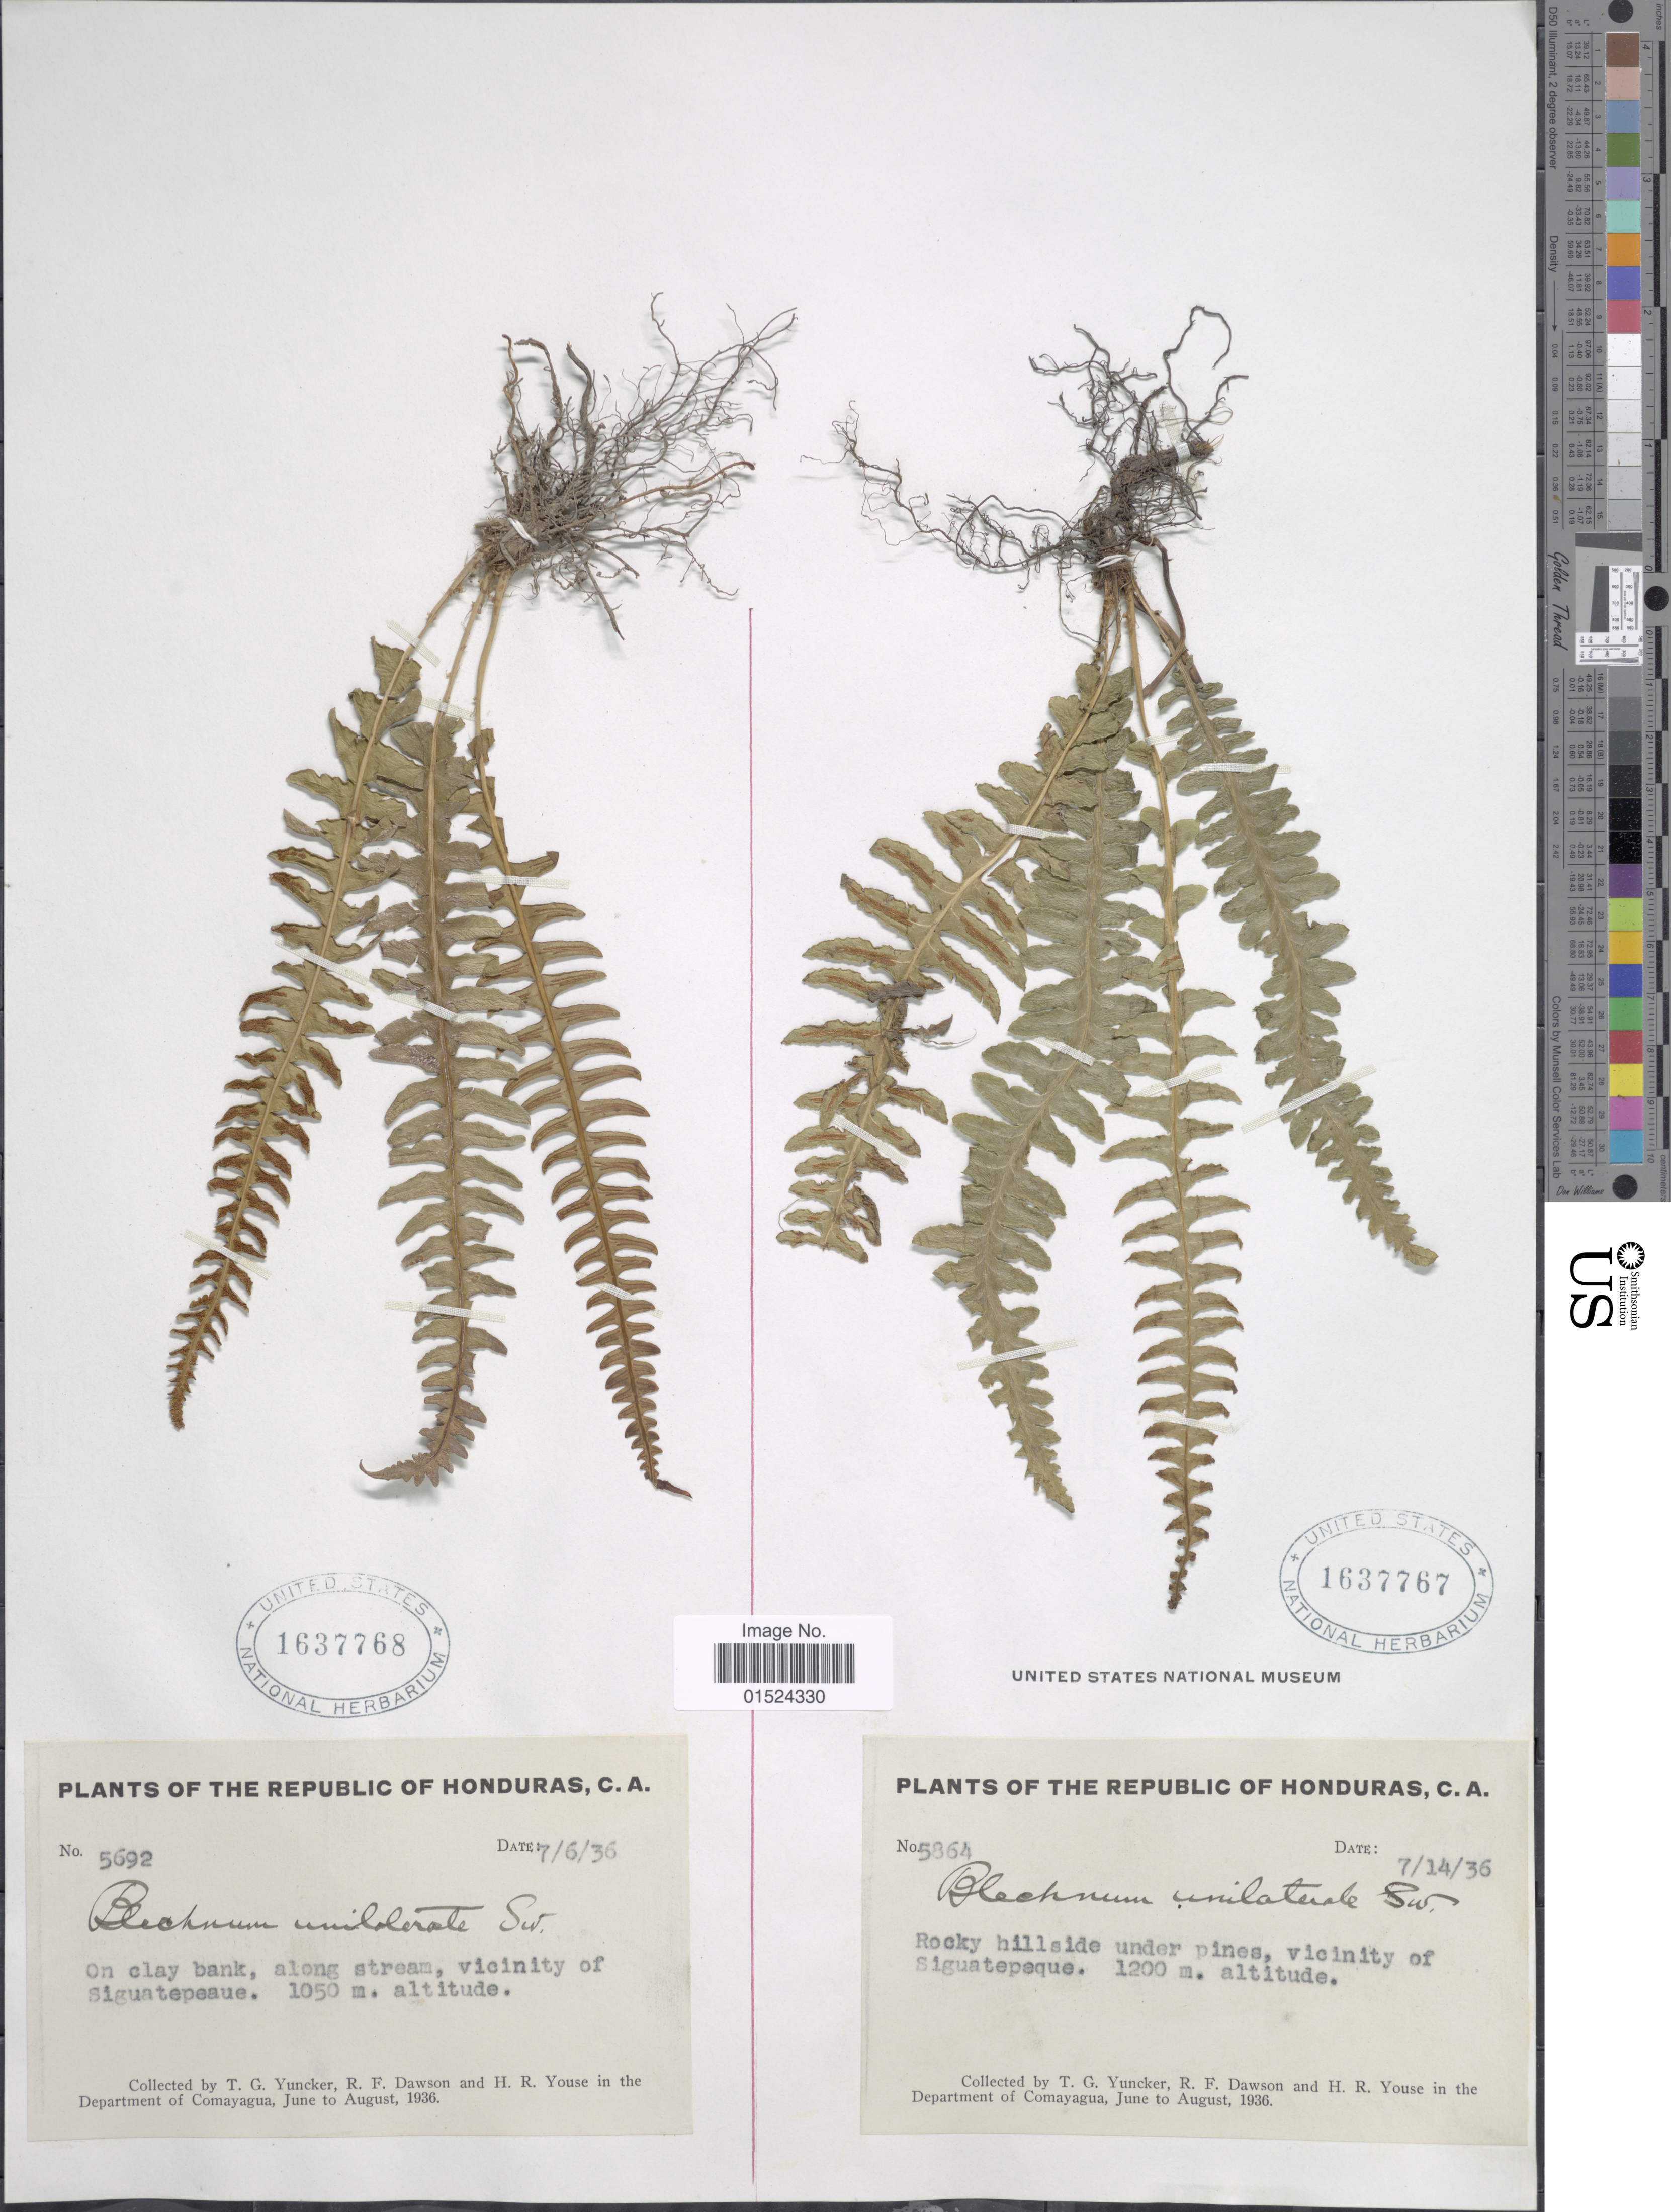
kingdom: Plantae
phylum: Tracheophyta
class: Polypodiopsida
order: Polypodiales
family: Blechnaceae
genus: Blechnum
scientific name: Blechnum polypodioides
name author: Raddi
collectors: T. G. Yuncker, R. F. Dawson & H. Youse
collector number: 5692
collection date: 1936-06-07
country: Honduras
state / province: Comayagua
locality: On clay bank, along stream, vicinity of Siguatepeaue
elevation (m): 1050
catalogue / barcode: US 1637768-2